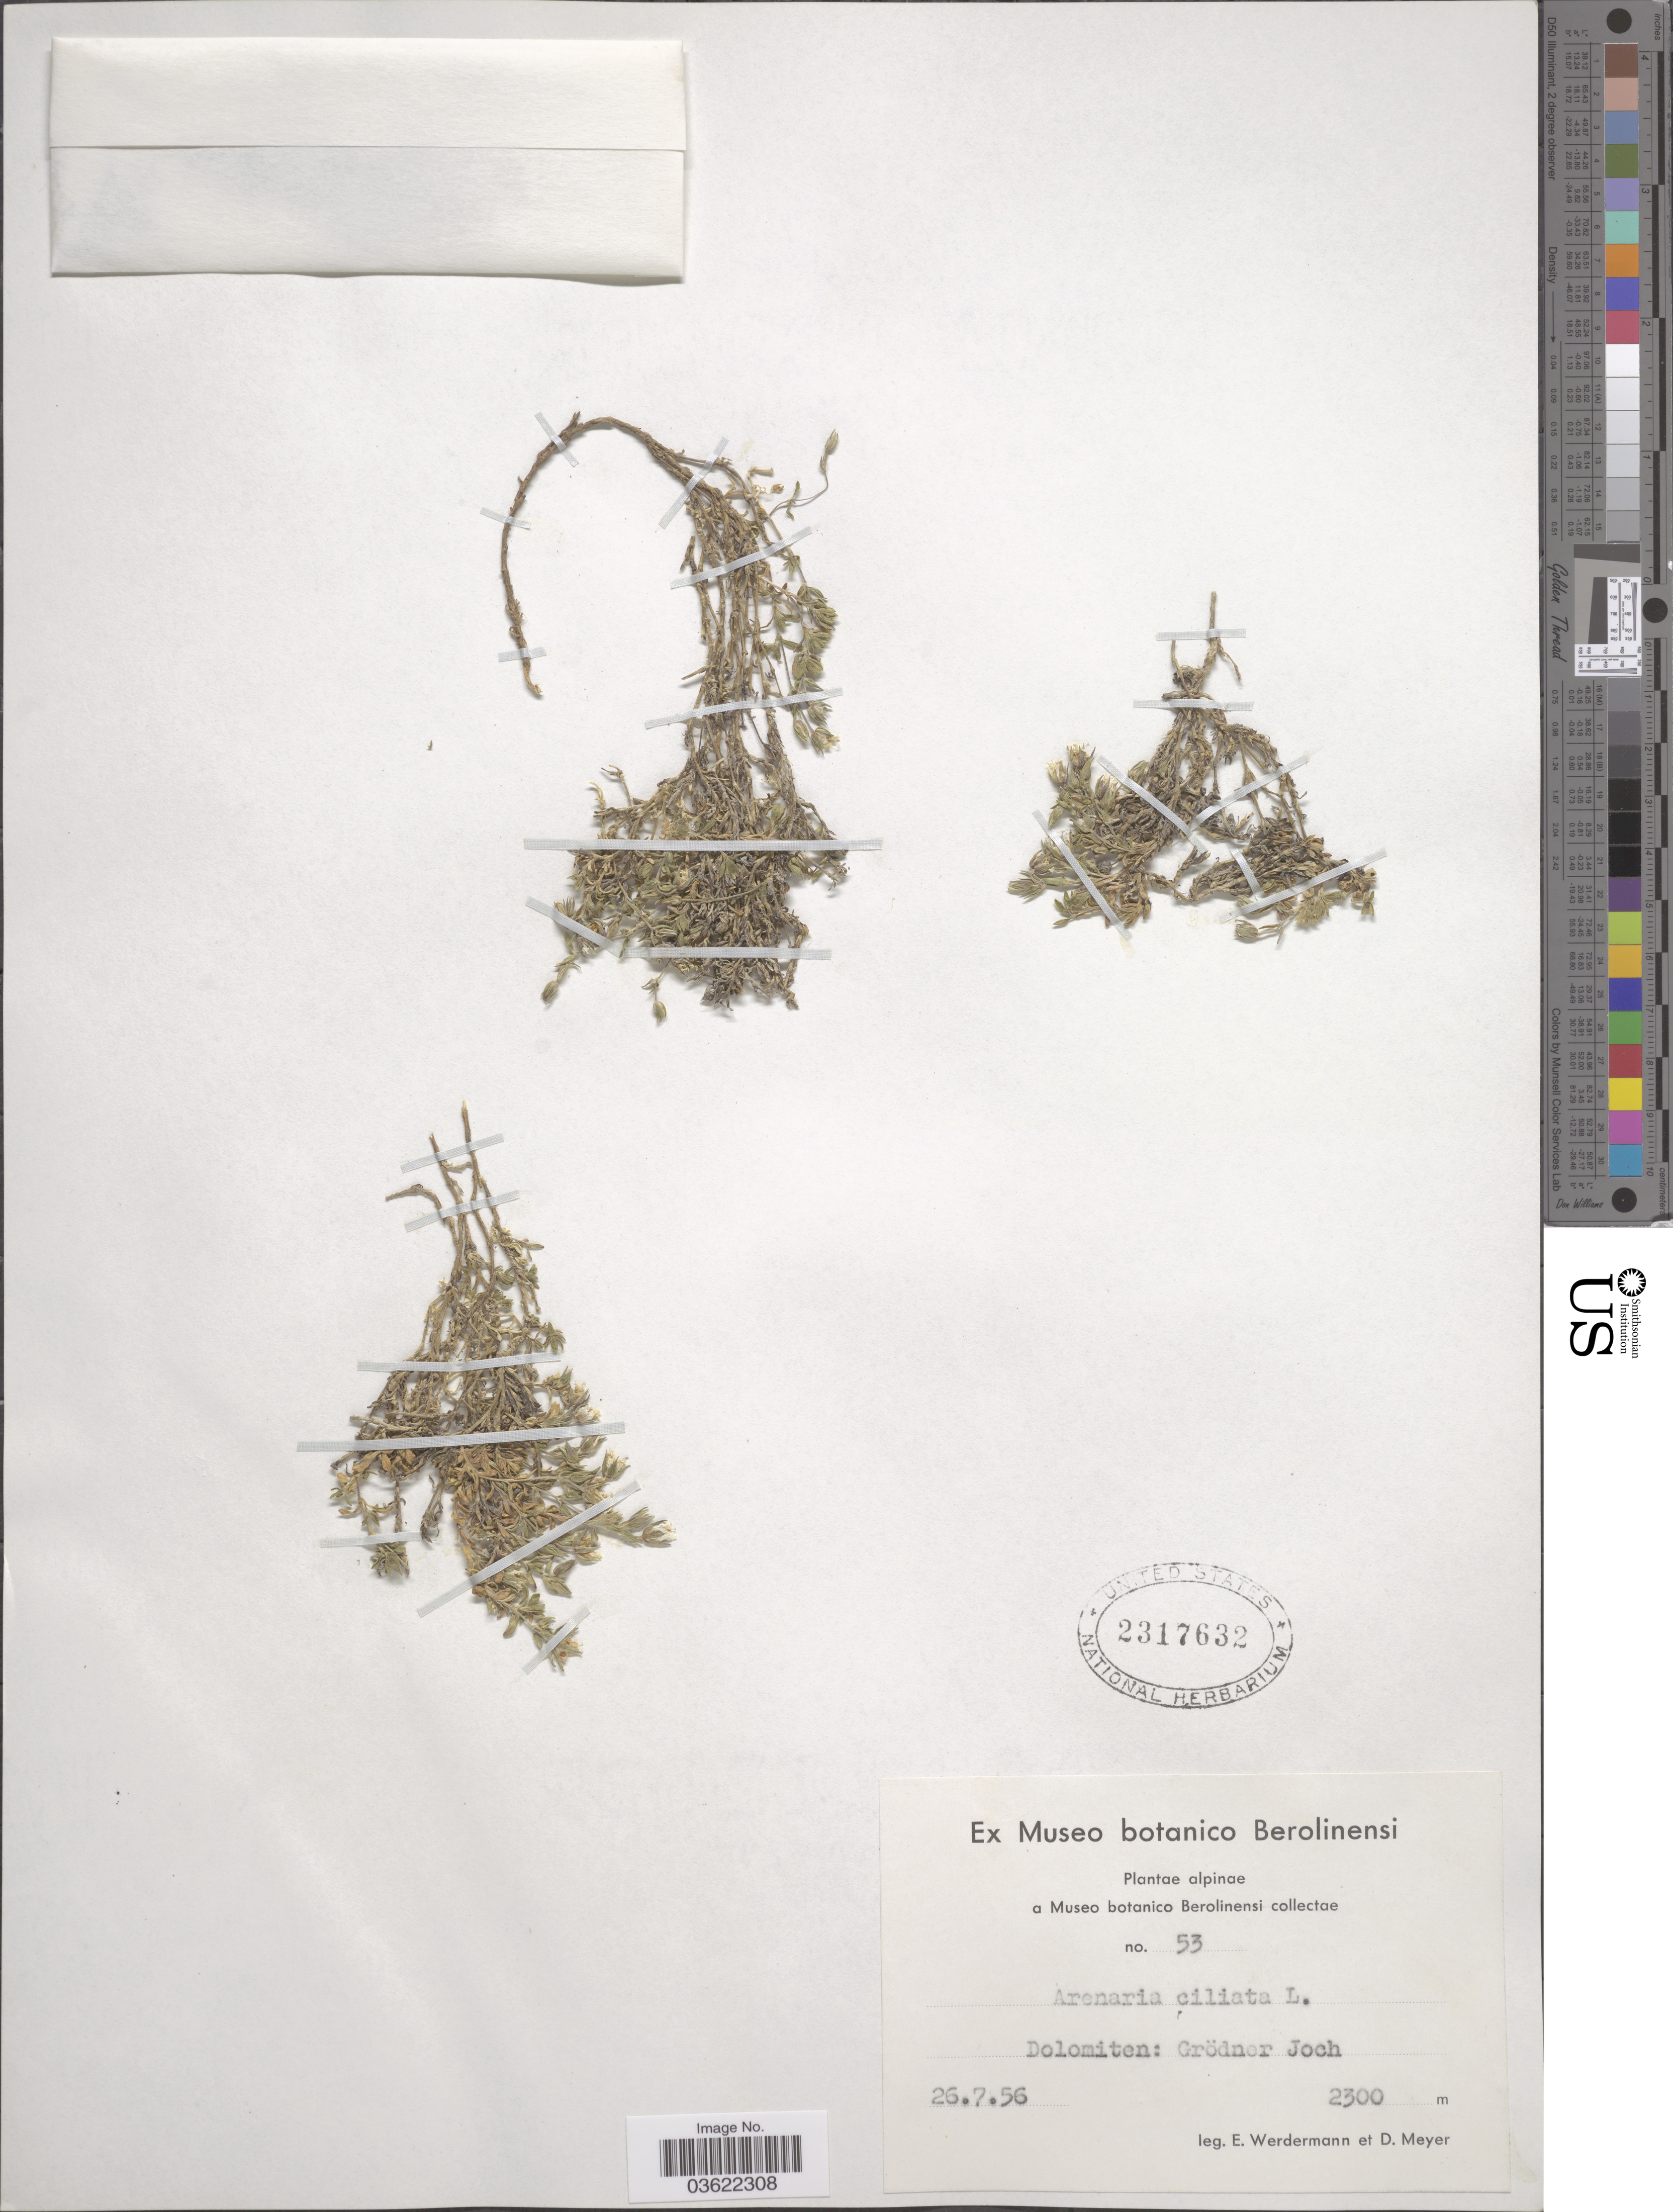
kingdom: Plantae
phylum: Tracheophyta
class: Magnoliopsida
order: Caryophyllales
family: Caryophyllaceae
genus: Arenaria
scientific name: Arenaria ciliata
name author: L.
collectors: E. Werdermann & D. Meyer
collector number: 53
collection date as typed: Transcribed d/m/y: 26/7/56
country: Italy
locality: Dolomiten: Grödner Joch.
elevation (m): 2300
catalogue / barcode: US 2317632